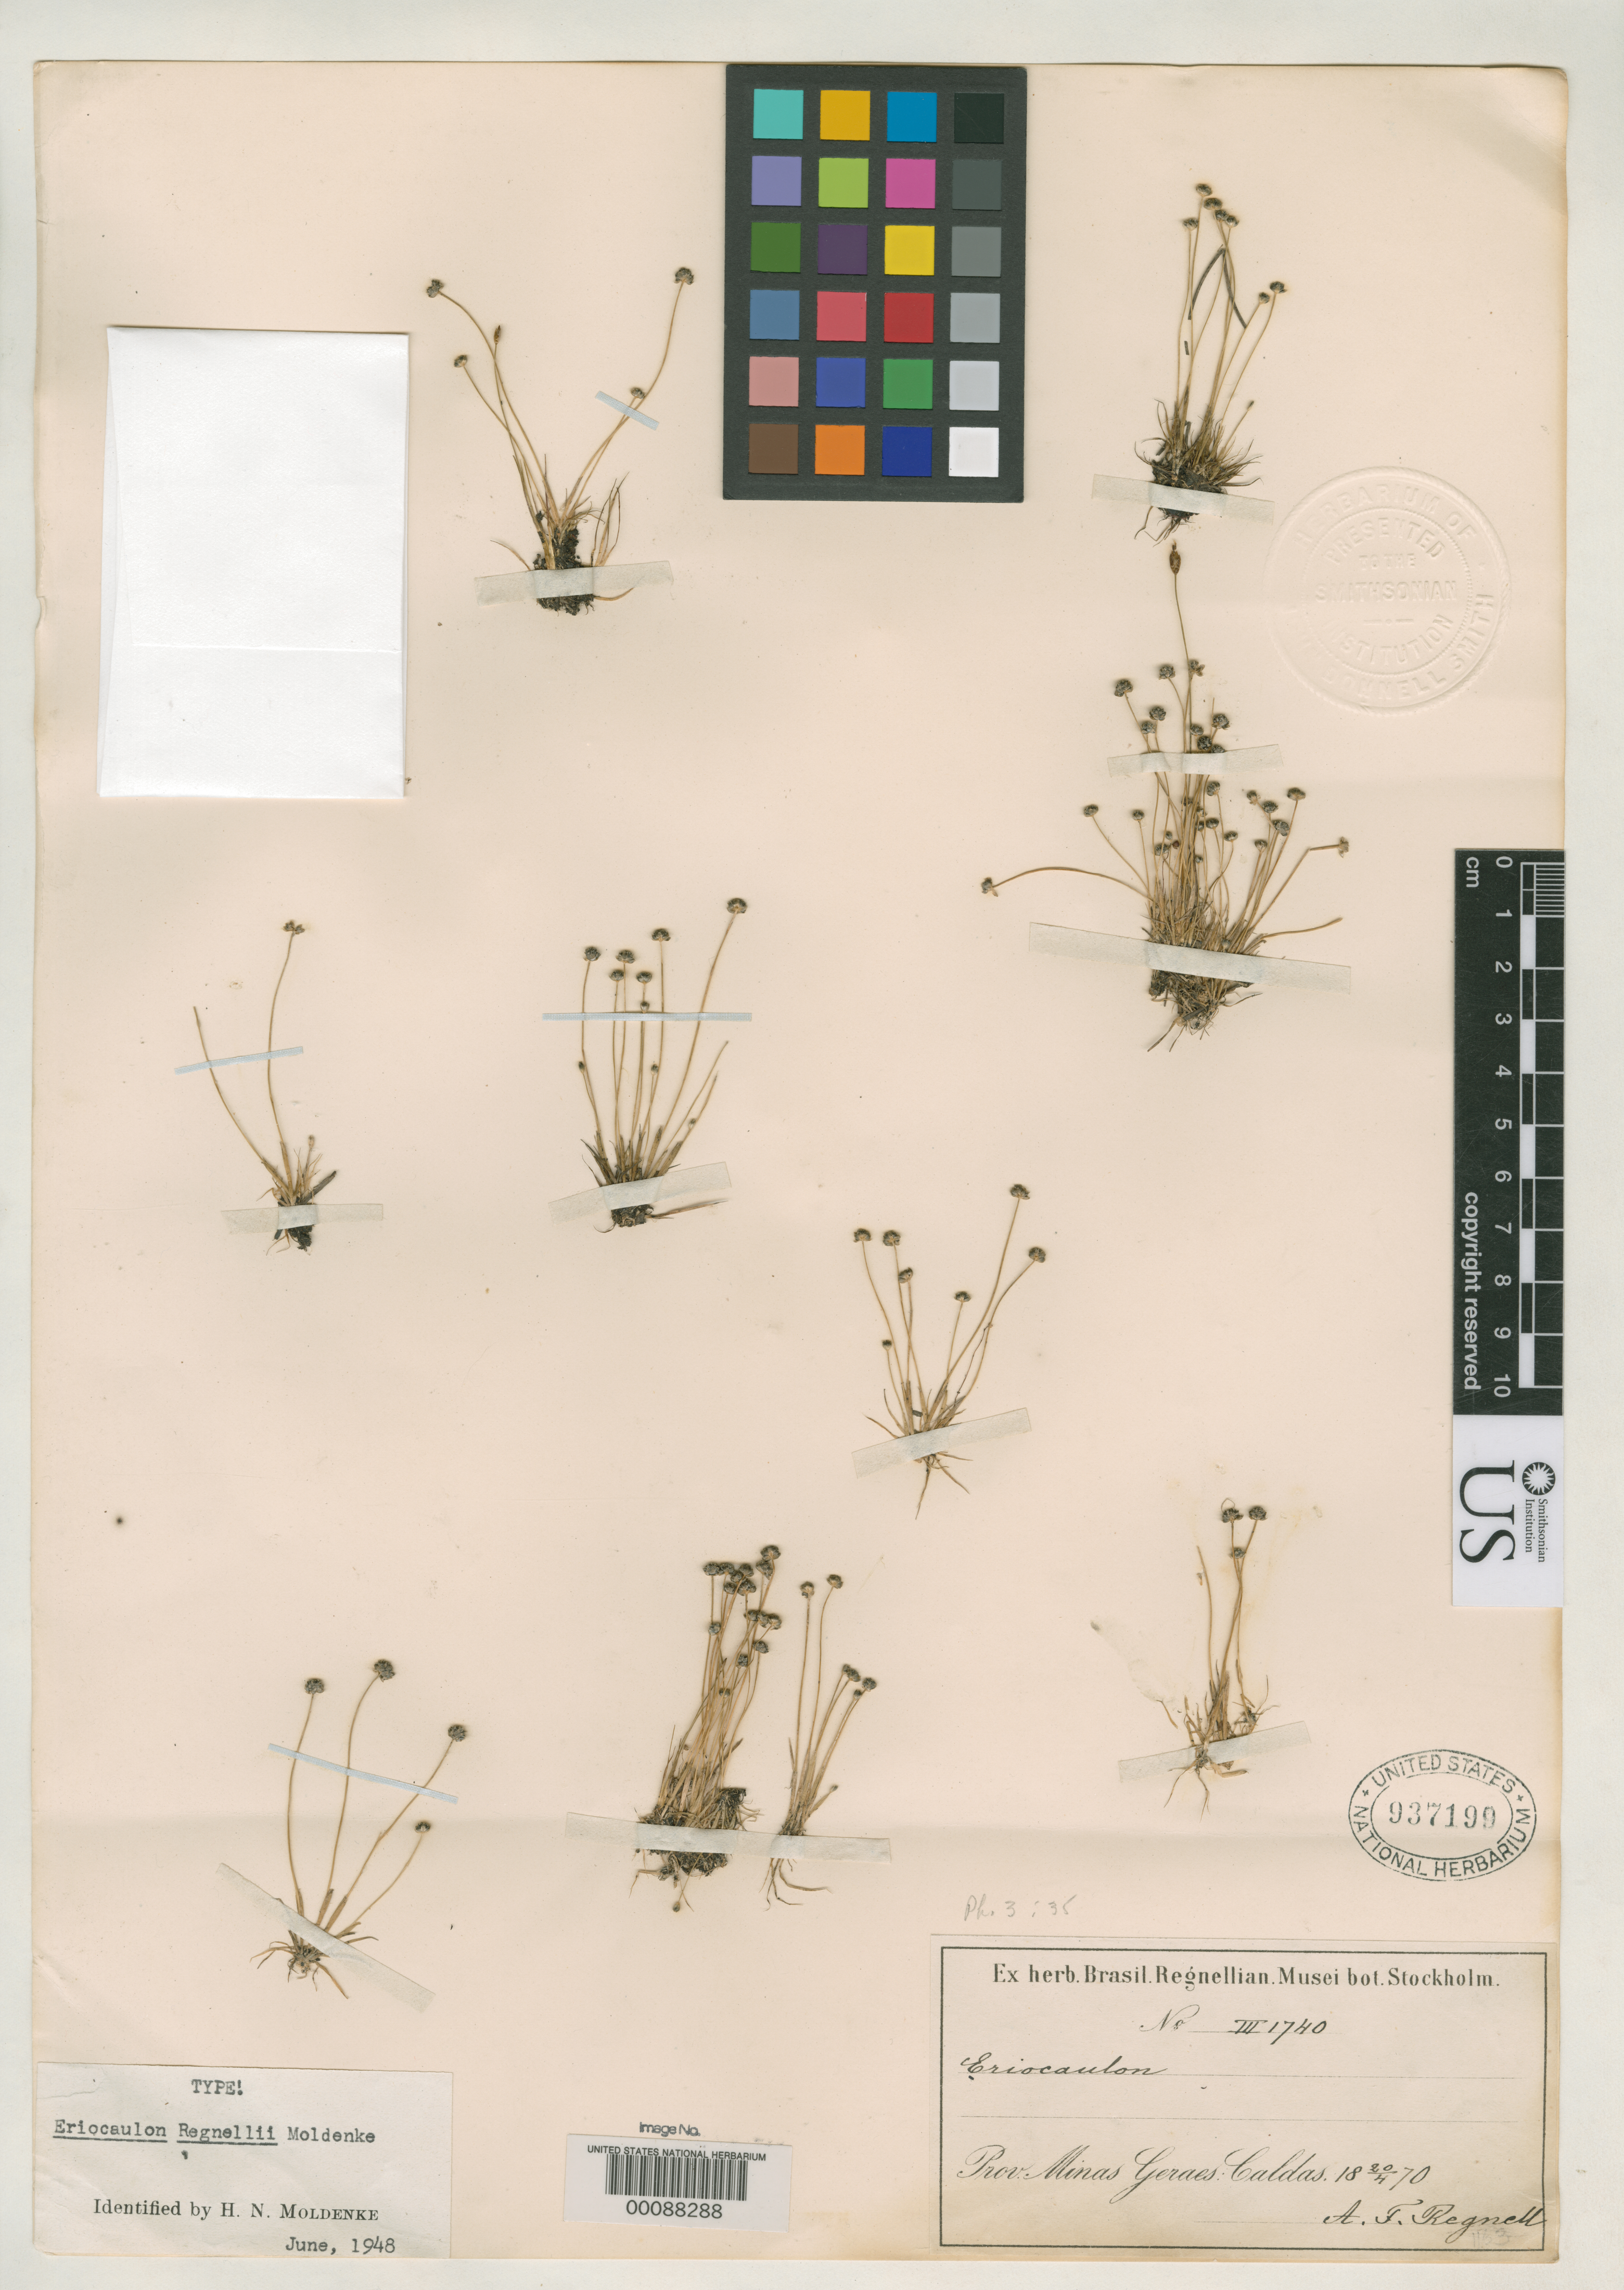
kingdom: Plantae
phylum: Tracheophyta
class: Liliopsida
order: Poales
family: Eriocaulaceae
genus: Eriocaulon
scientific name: Eriocaulon regnellii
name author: Moldenke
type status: Holotype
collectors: A. F. Regnell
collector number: III 1740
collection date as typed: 20 Apr 1870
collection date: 1870-04-20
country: Brazil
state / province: Minas Gerais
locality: Caldas.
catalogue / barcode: US 937199